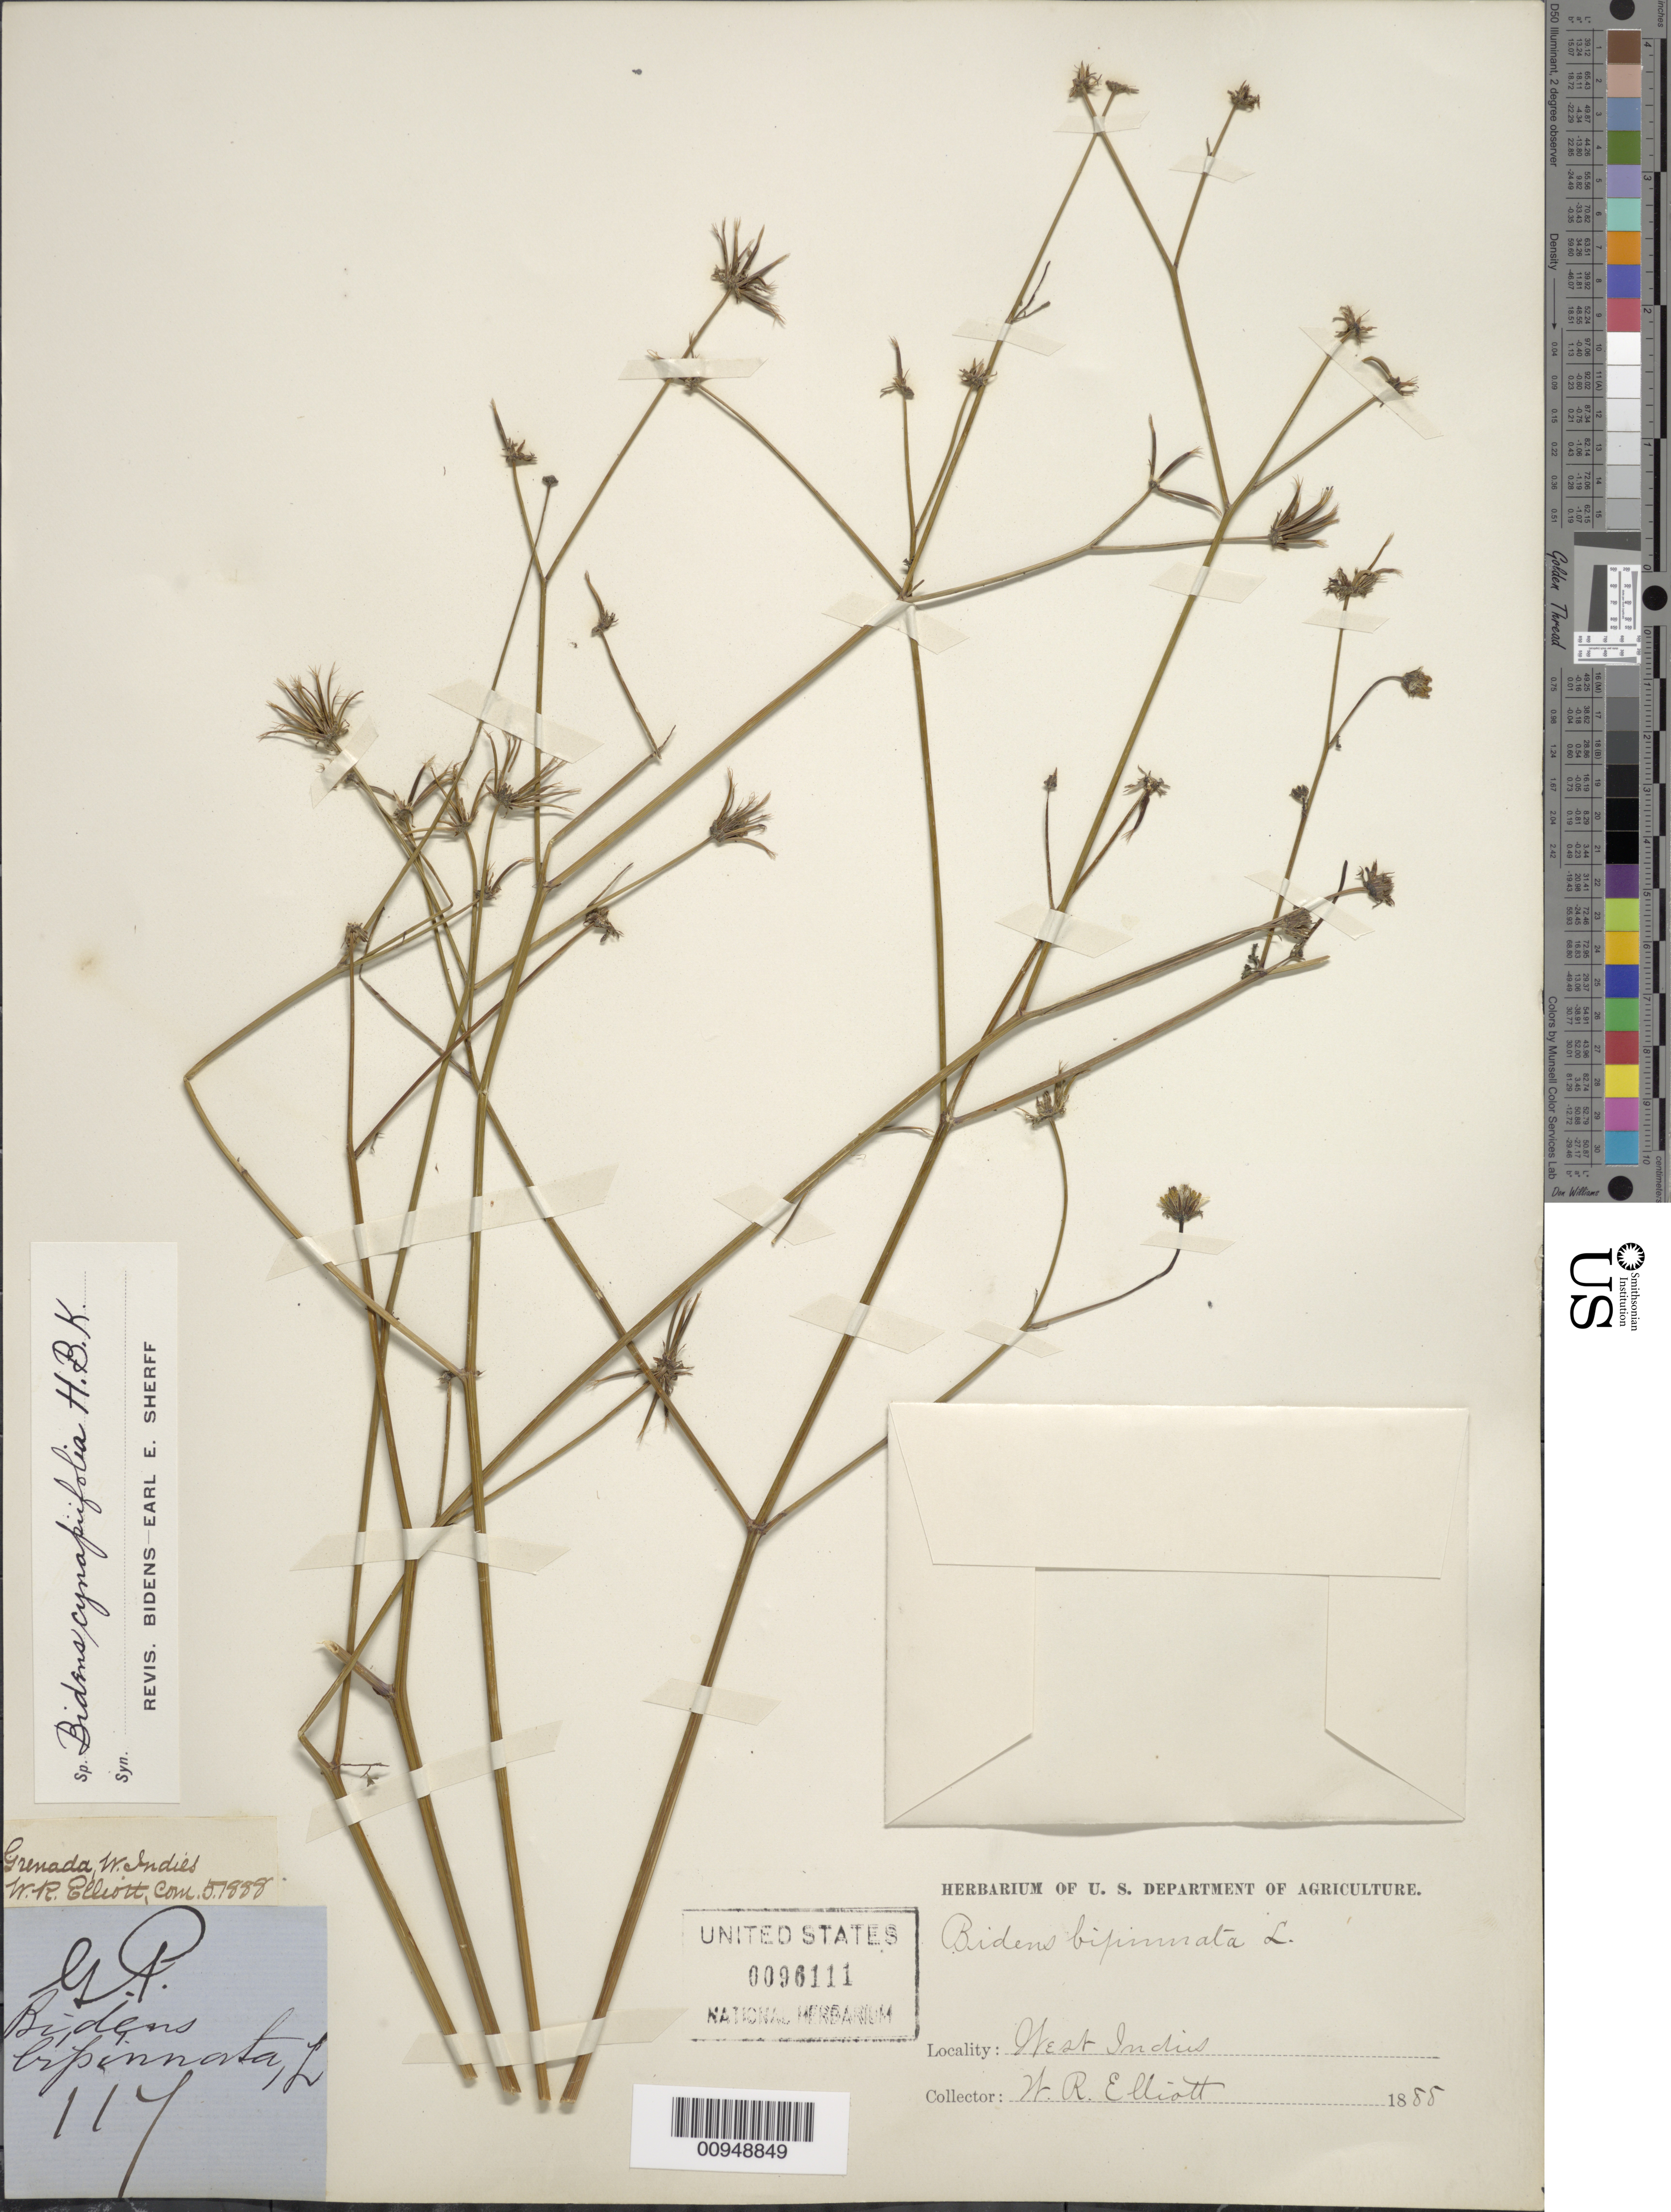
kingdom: Plantae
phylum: Tracheophyta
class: Magnoliopsida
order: Asterales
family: Asteraceae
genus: Synedrella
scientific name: Synedrella nodiflora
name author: (L.) Gaertn.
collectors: W. Elliot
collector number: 114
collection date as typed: May 1888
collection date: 1888-05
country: Grenada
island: Grenada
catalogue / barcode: US 96115